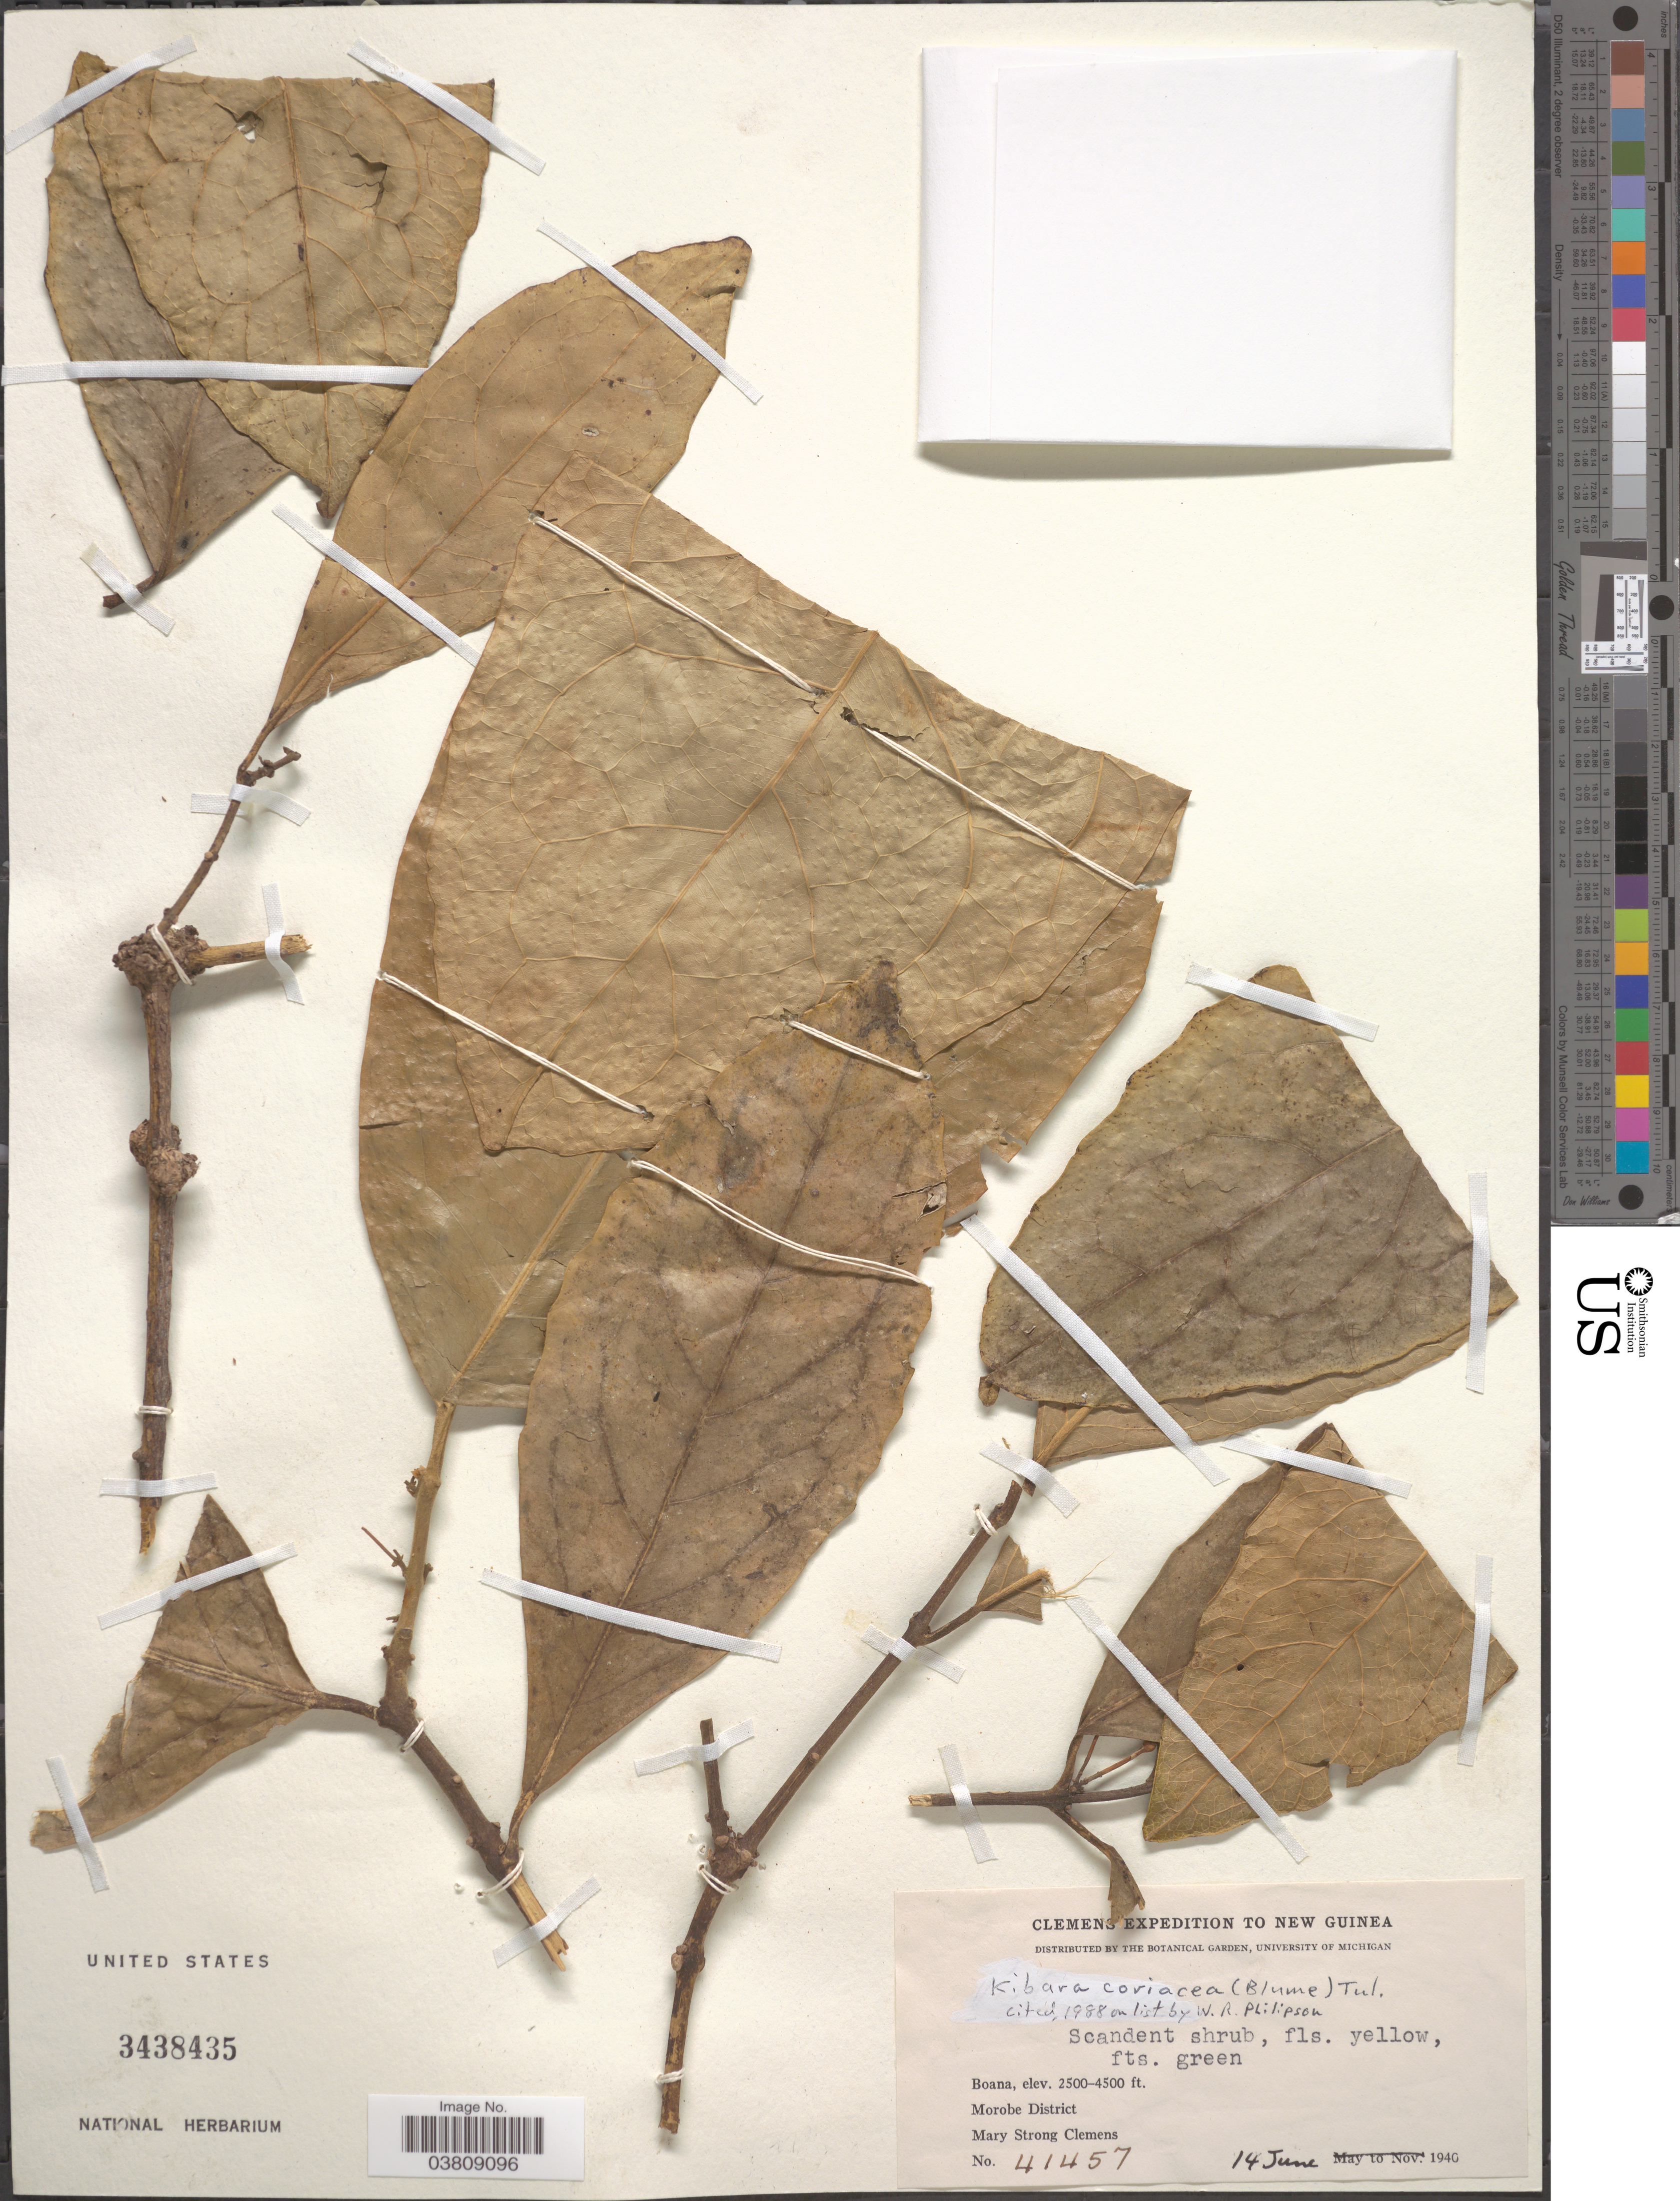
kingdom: Plantae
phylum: Tracheophyta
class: Magnoliopsida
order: Laurales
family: Monimiaceae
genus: Kibara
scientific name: Kibara coriacea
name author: (Blume) Hook. f. & Thomson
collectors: M. S. Clemens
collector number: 41457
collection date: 1940-06-14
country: Papua New Guinea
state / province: Morobe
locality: New Guinea. Boana, Morobe District.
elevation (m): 762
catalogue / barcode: US 3438435